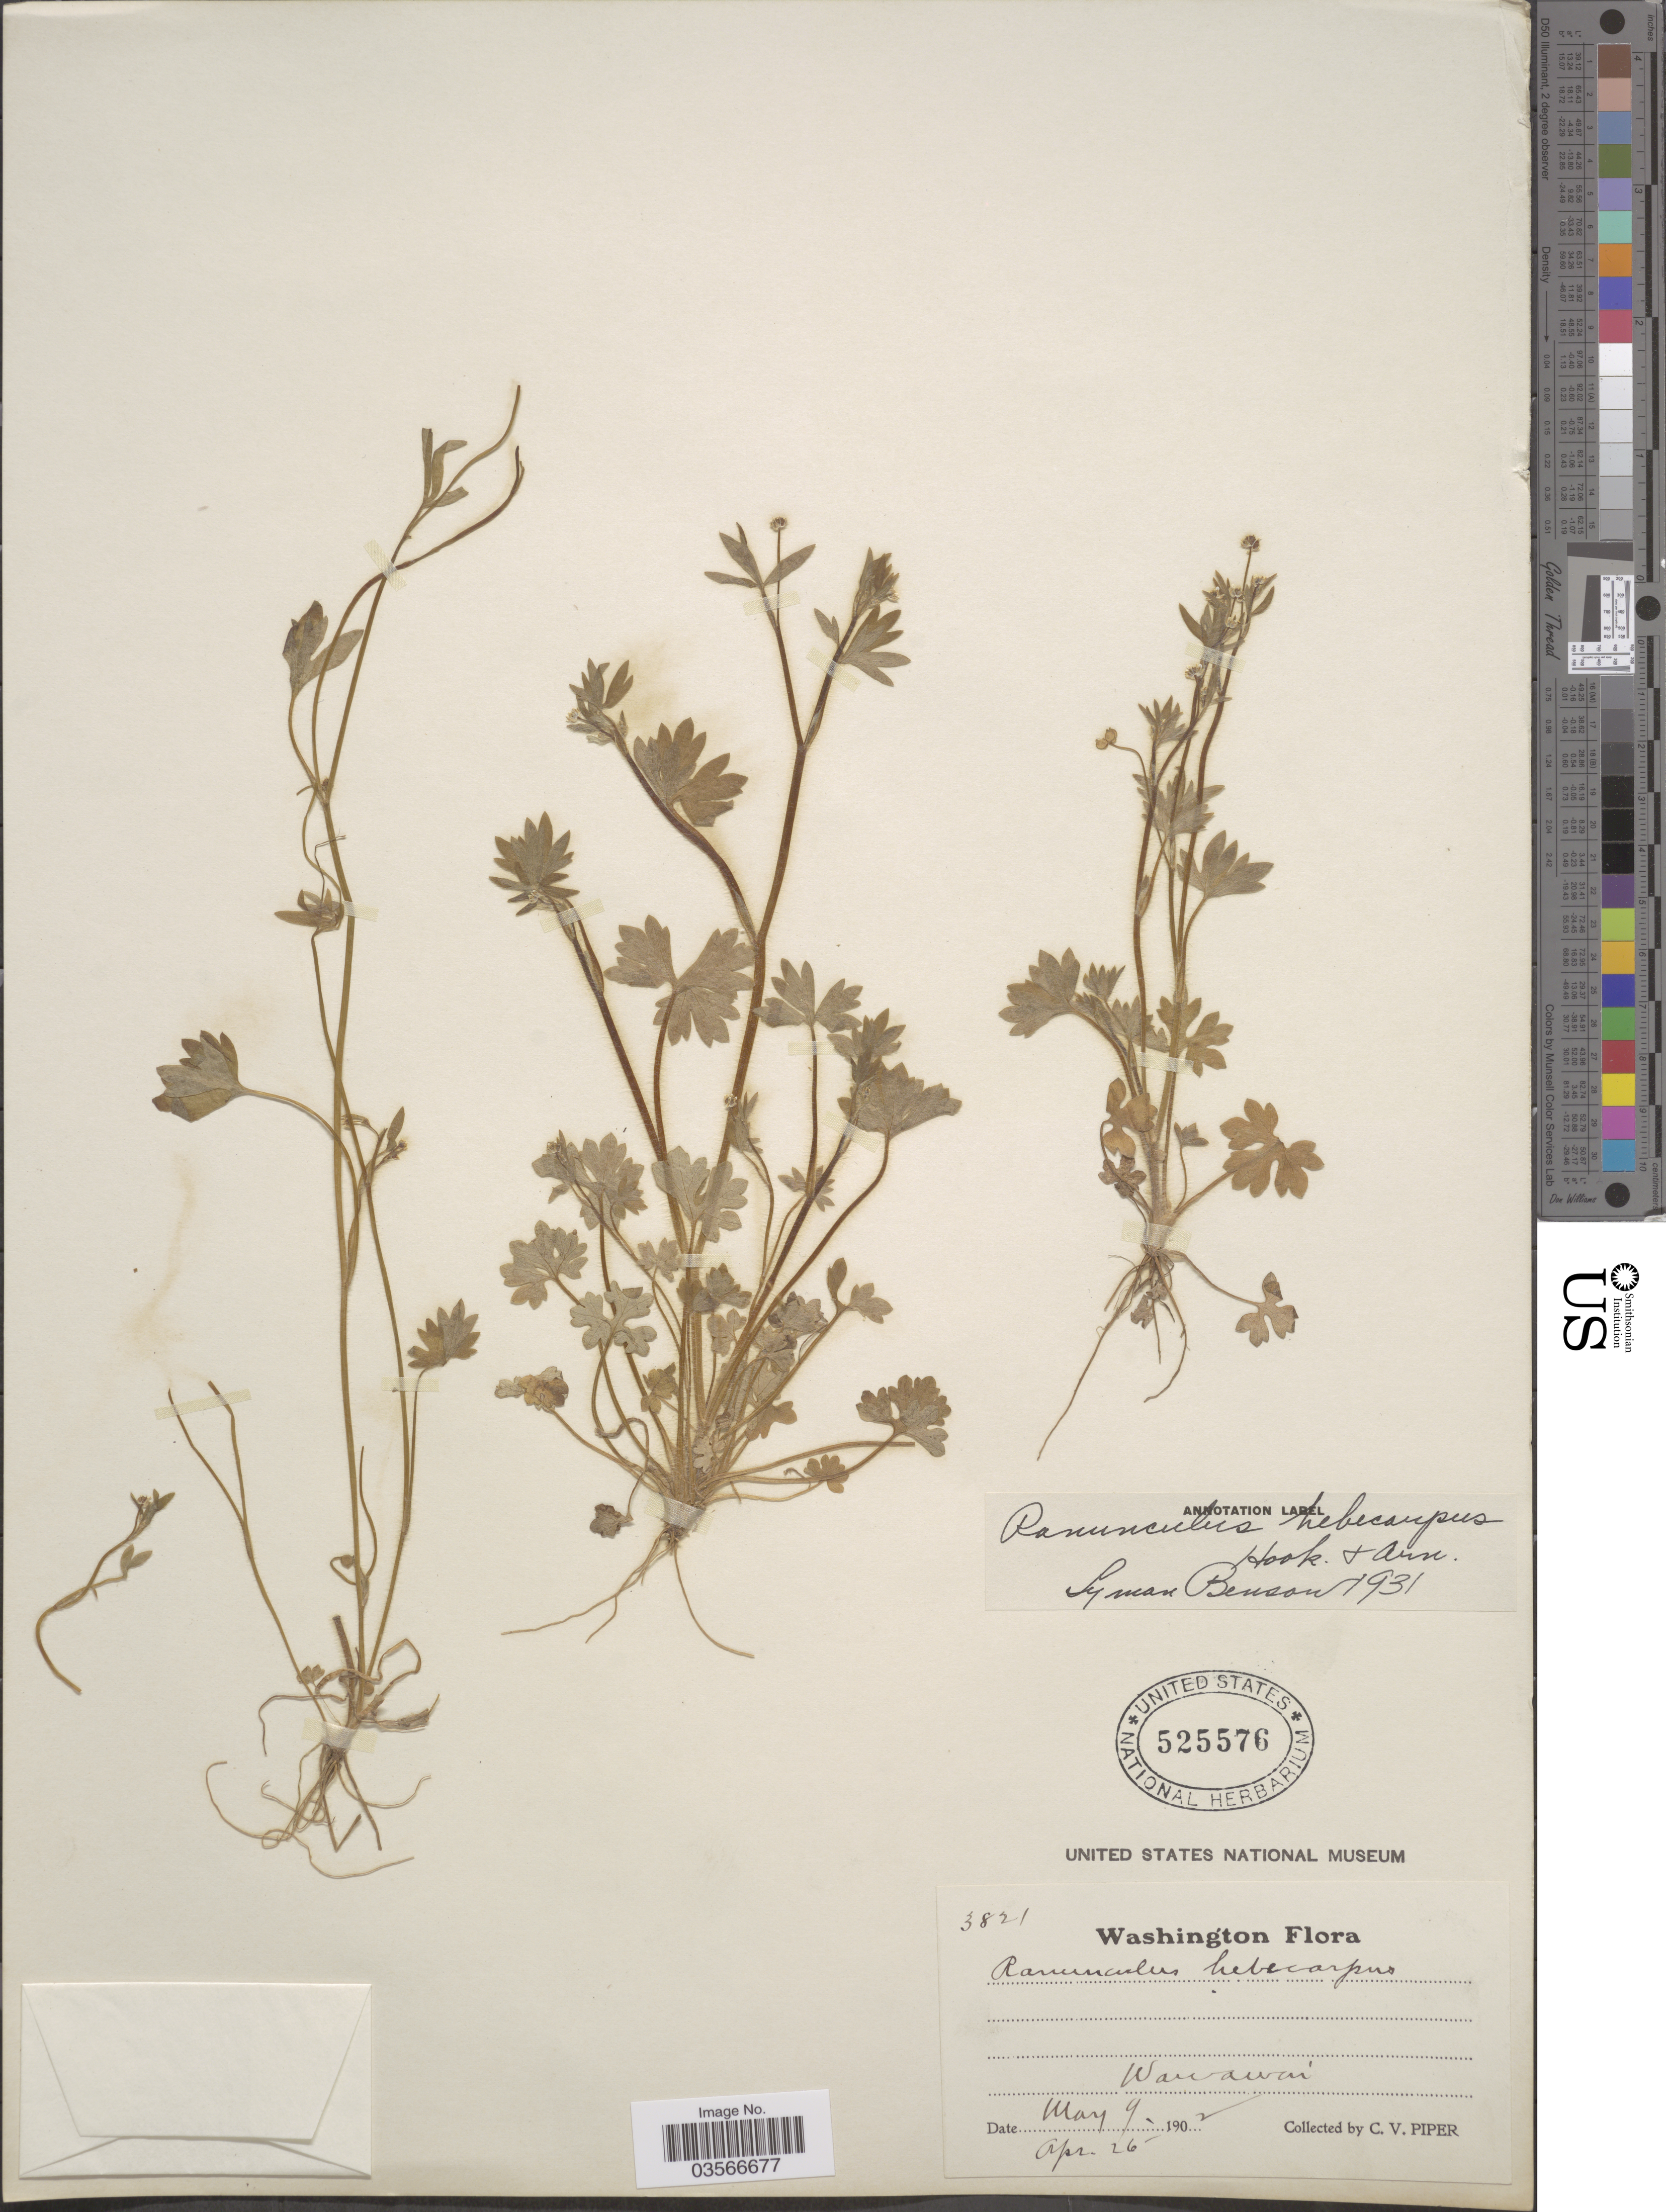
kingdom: Plantae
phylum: Tracheophyta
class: Magnoliopsida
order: Ranunculales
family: Ranunculaceae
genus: Ranunculus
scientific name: Ranunculus hebecarpus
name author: Hook. & Arn.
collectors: C. V. Piper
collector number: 3821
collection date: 1902-04-26/1902-05-09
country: United States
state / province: Washington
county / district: Whitman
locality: Wawawai.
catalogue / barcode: US 525576